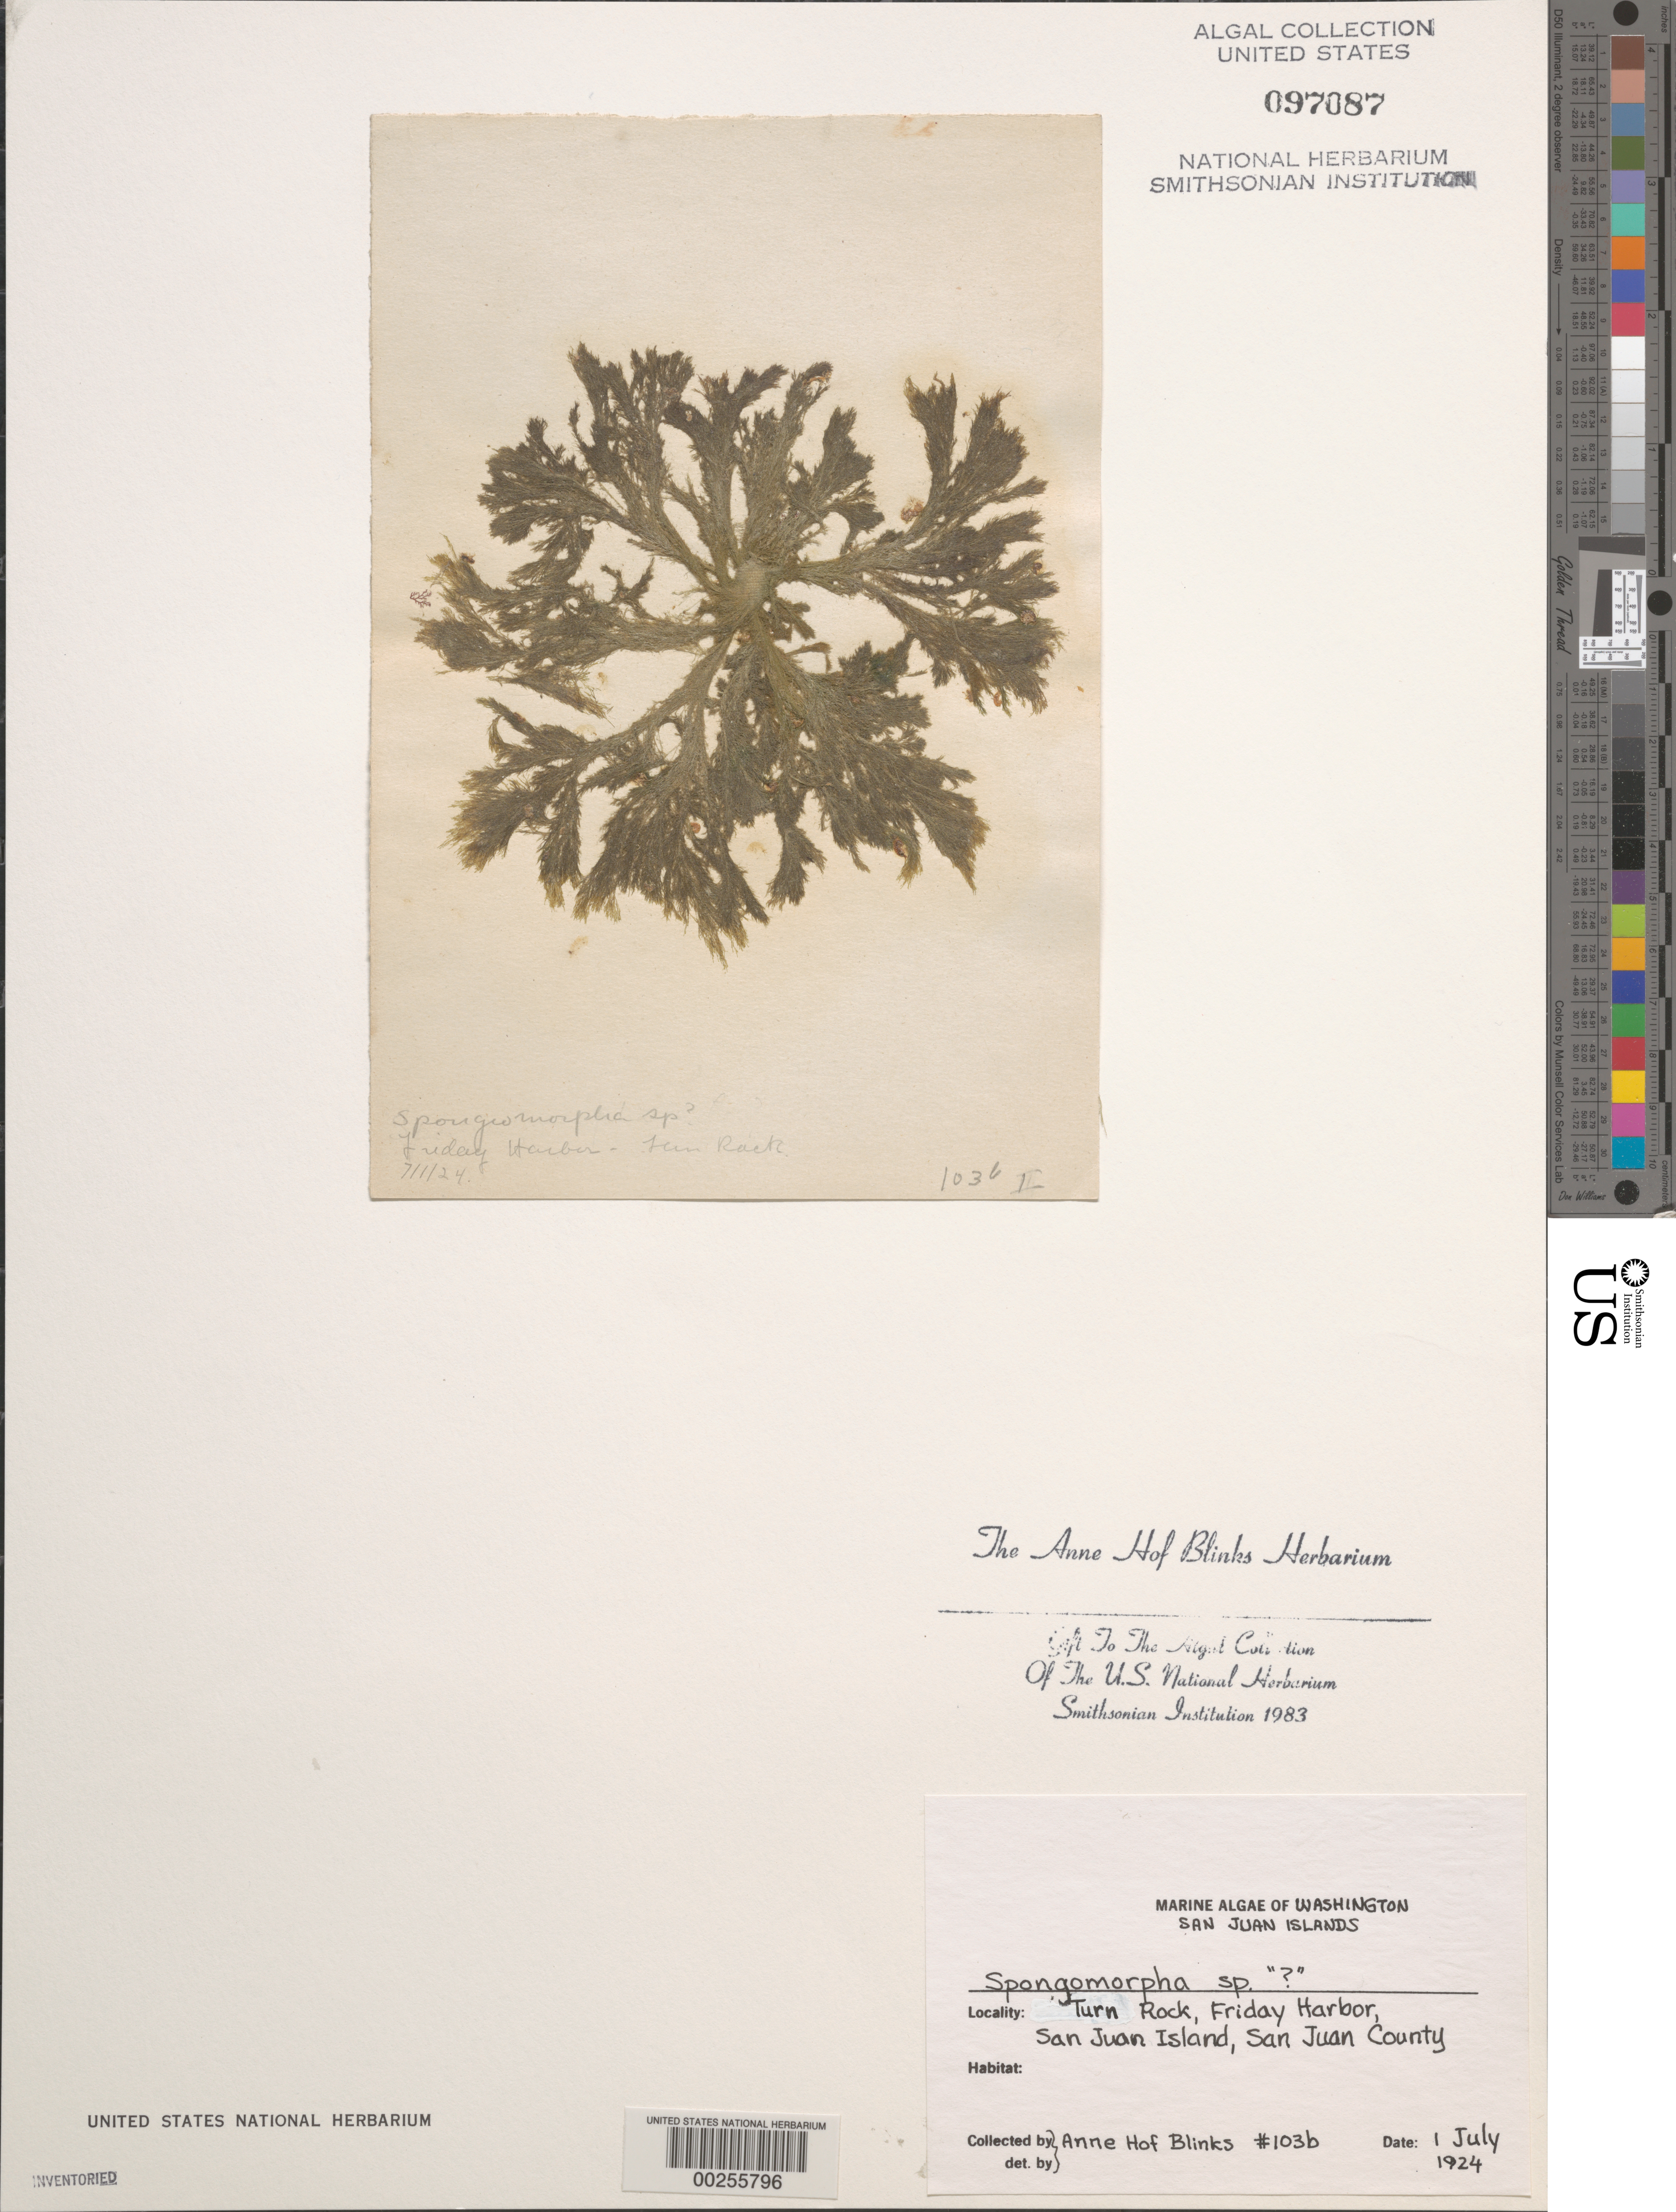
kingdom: Plantae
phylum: Chlorophyta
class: Ulvophyceae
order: Ulotrichales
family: Ulotrichaceae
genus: Spongomorpha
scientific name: Spongomorpha sp.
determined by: Blinks, Anne Hof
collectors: A. Blinks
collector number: AHB 103b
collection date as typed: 01 Jul 1924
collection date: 1924-07-01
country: United States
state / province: Washington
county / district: San Juan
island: San Juan Island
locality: Friday Harbor, Turn Rock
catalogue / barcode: US 97087